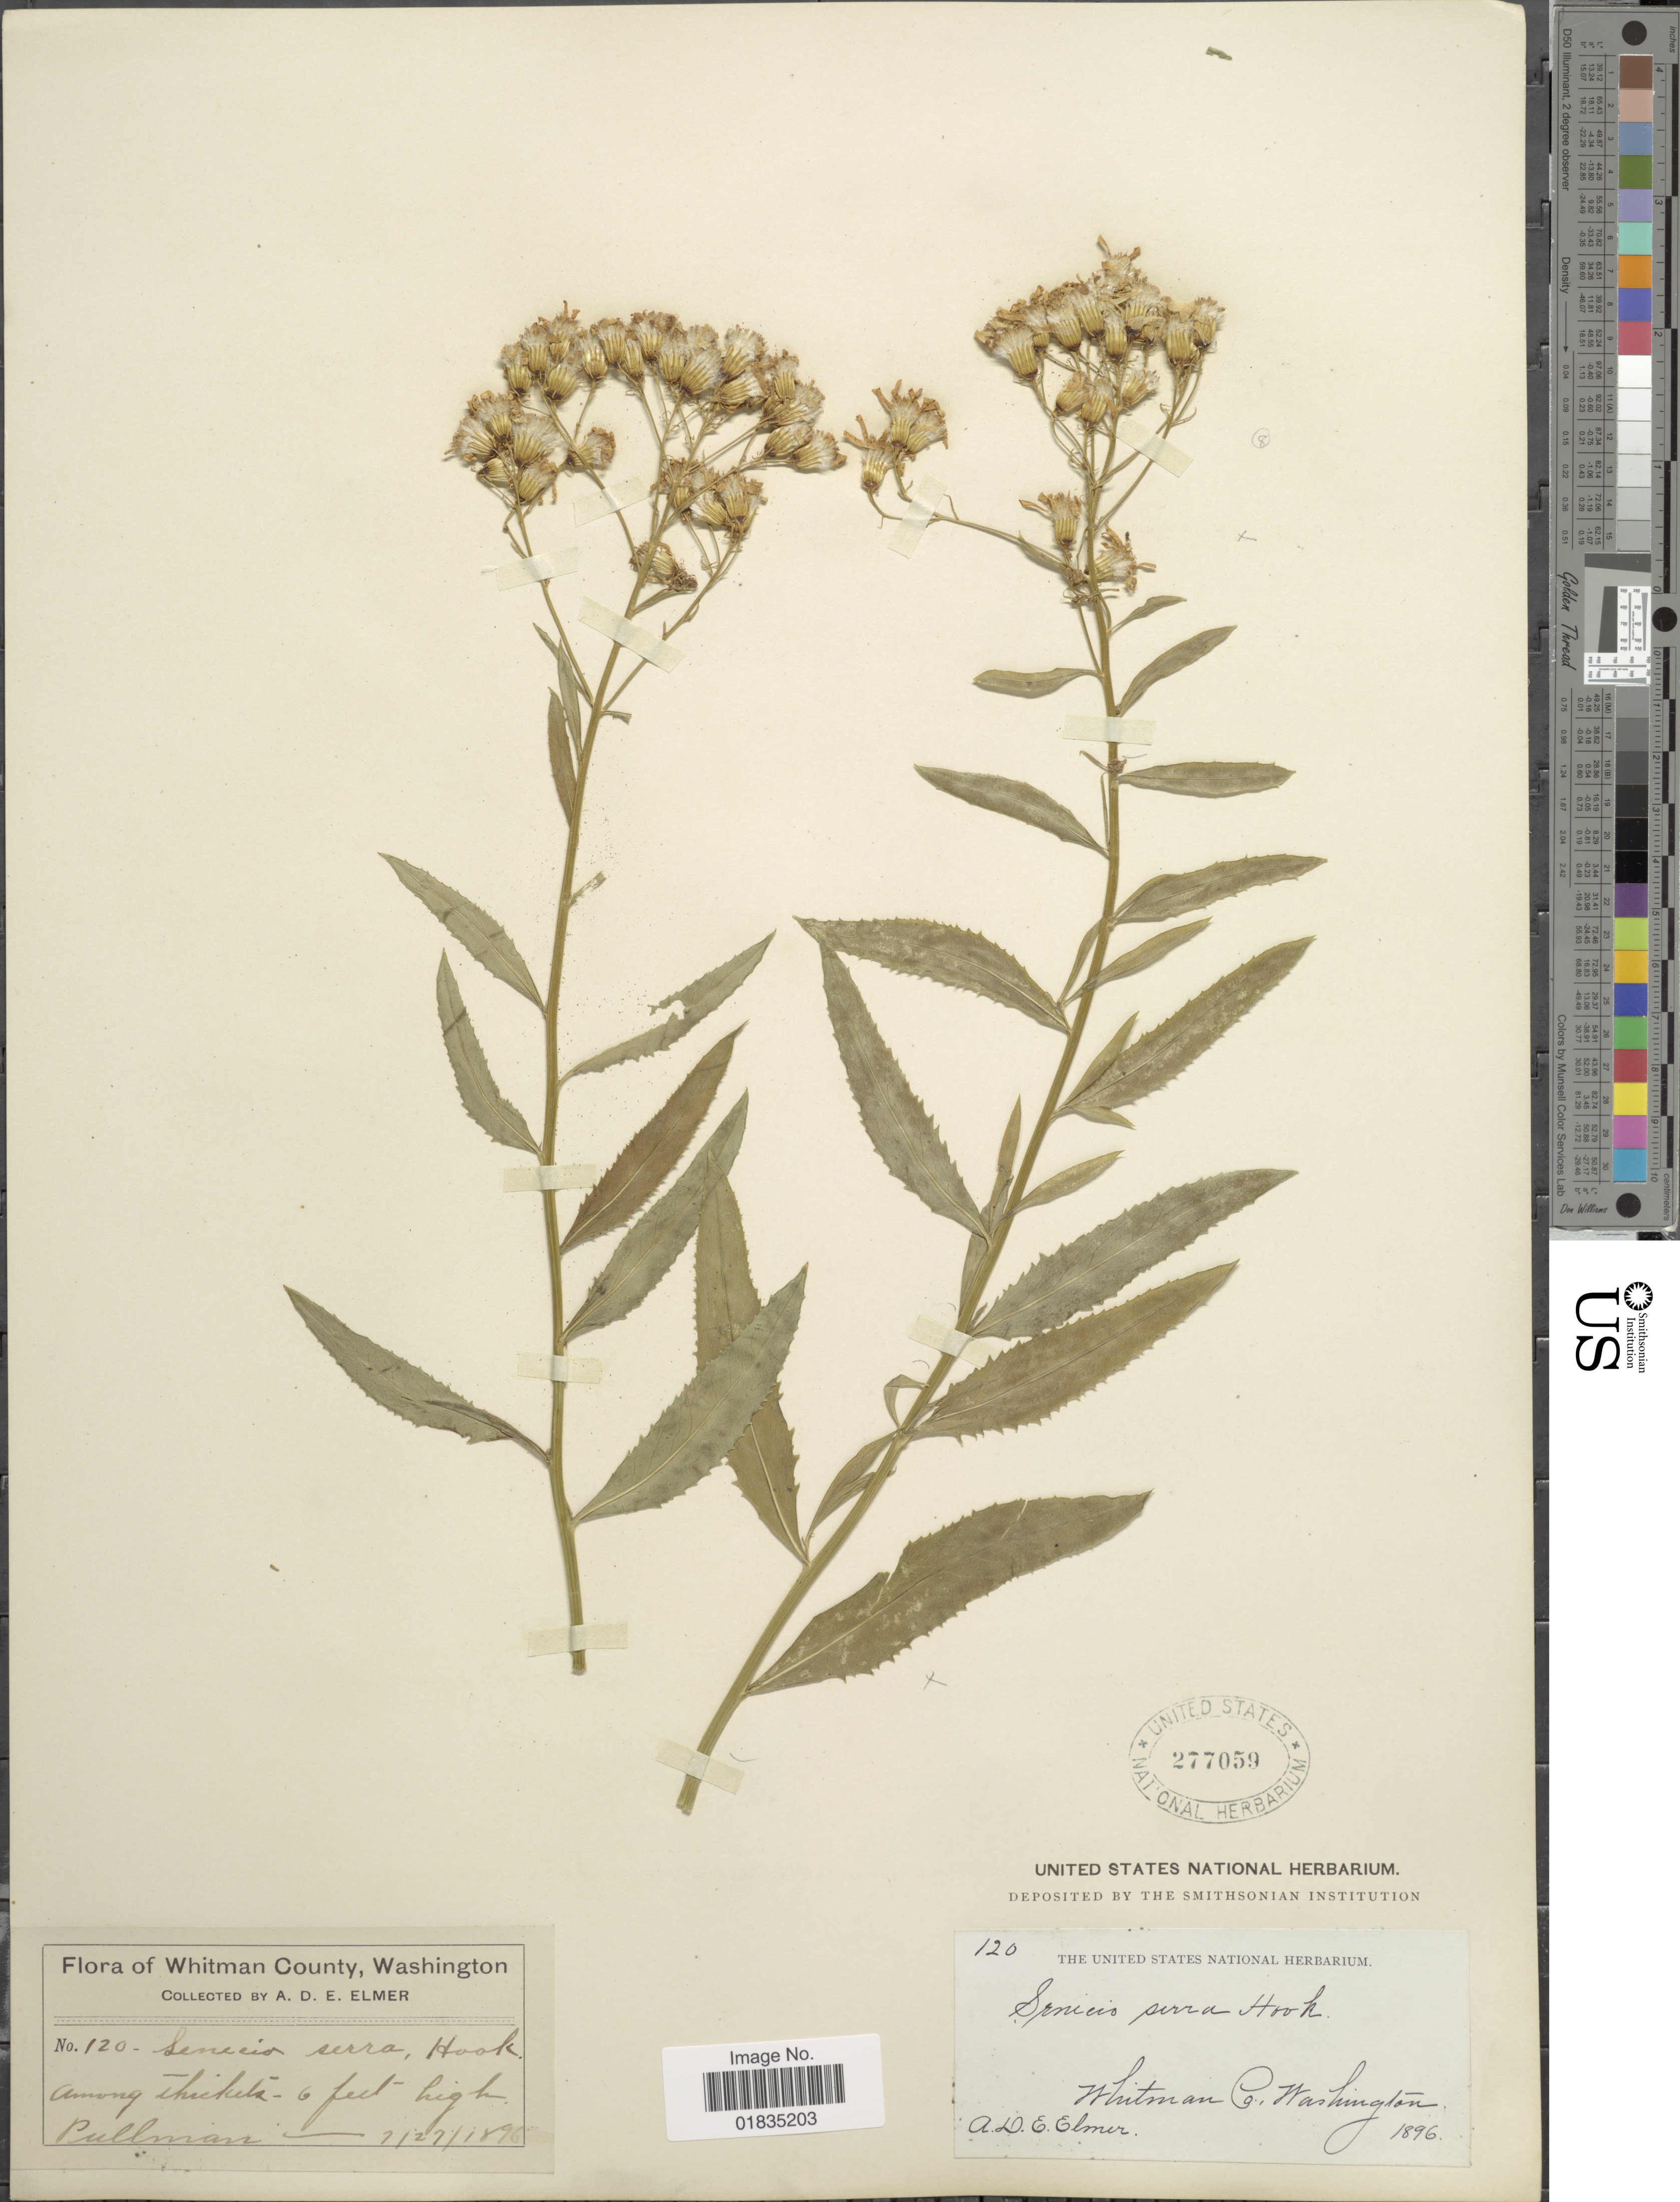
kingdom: Plantae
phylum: Tracheophyta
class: Magnoliopsida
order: Asterales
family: Asteraceae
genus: Senecio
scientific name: Senecio serra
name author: Hook.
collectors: A. D. E. Elmer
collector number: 120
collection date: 1896-07-27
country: United States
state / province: Washington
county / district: Whitman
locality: Whitman County, Pullman [unsure placement]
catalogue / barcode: US 277059